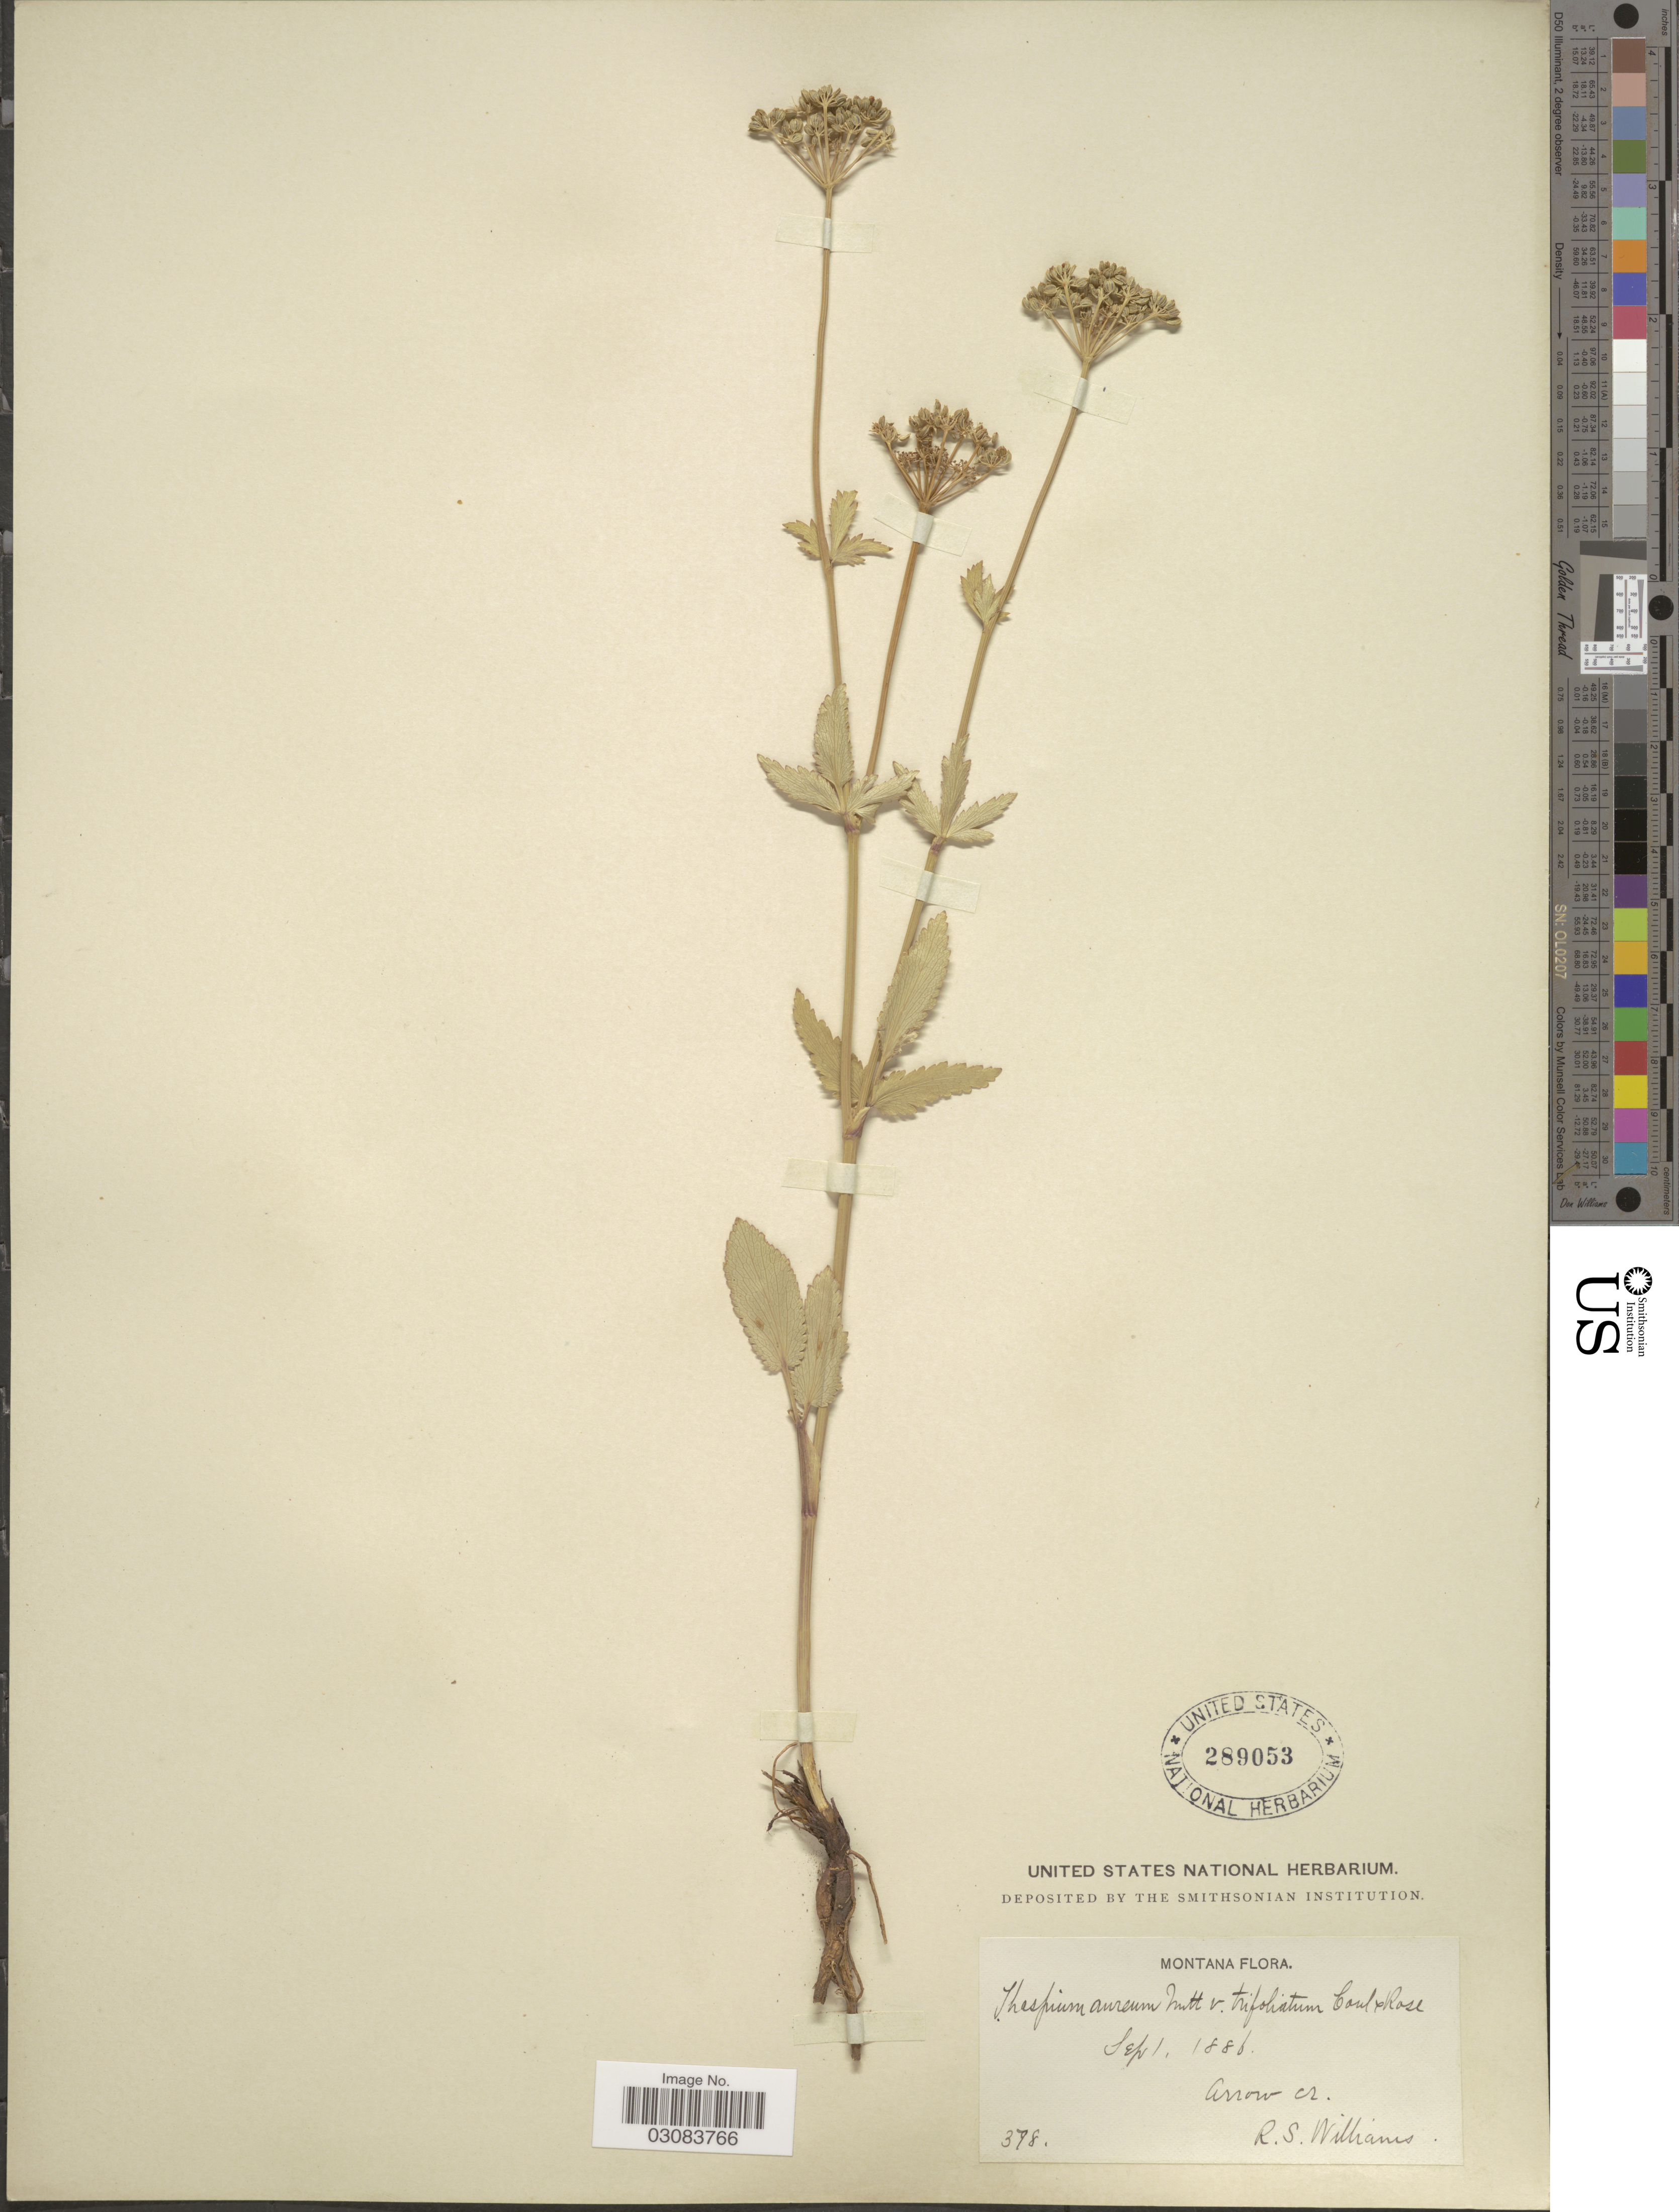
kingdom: Plantae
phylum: Tracheophyta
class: Magnoliopsida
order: Apiales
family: Apiaceae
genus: Zizia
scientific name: Zizia aptera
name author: (A. Gray) Fernald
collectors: R. S. Williams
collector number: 378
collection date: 1886-09-01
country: United States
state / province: Montana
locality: Arrow Creek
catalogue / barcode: US 289053